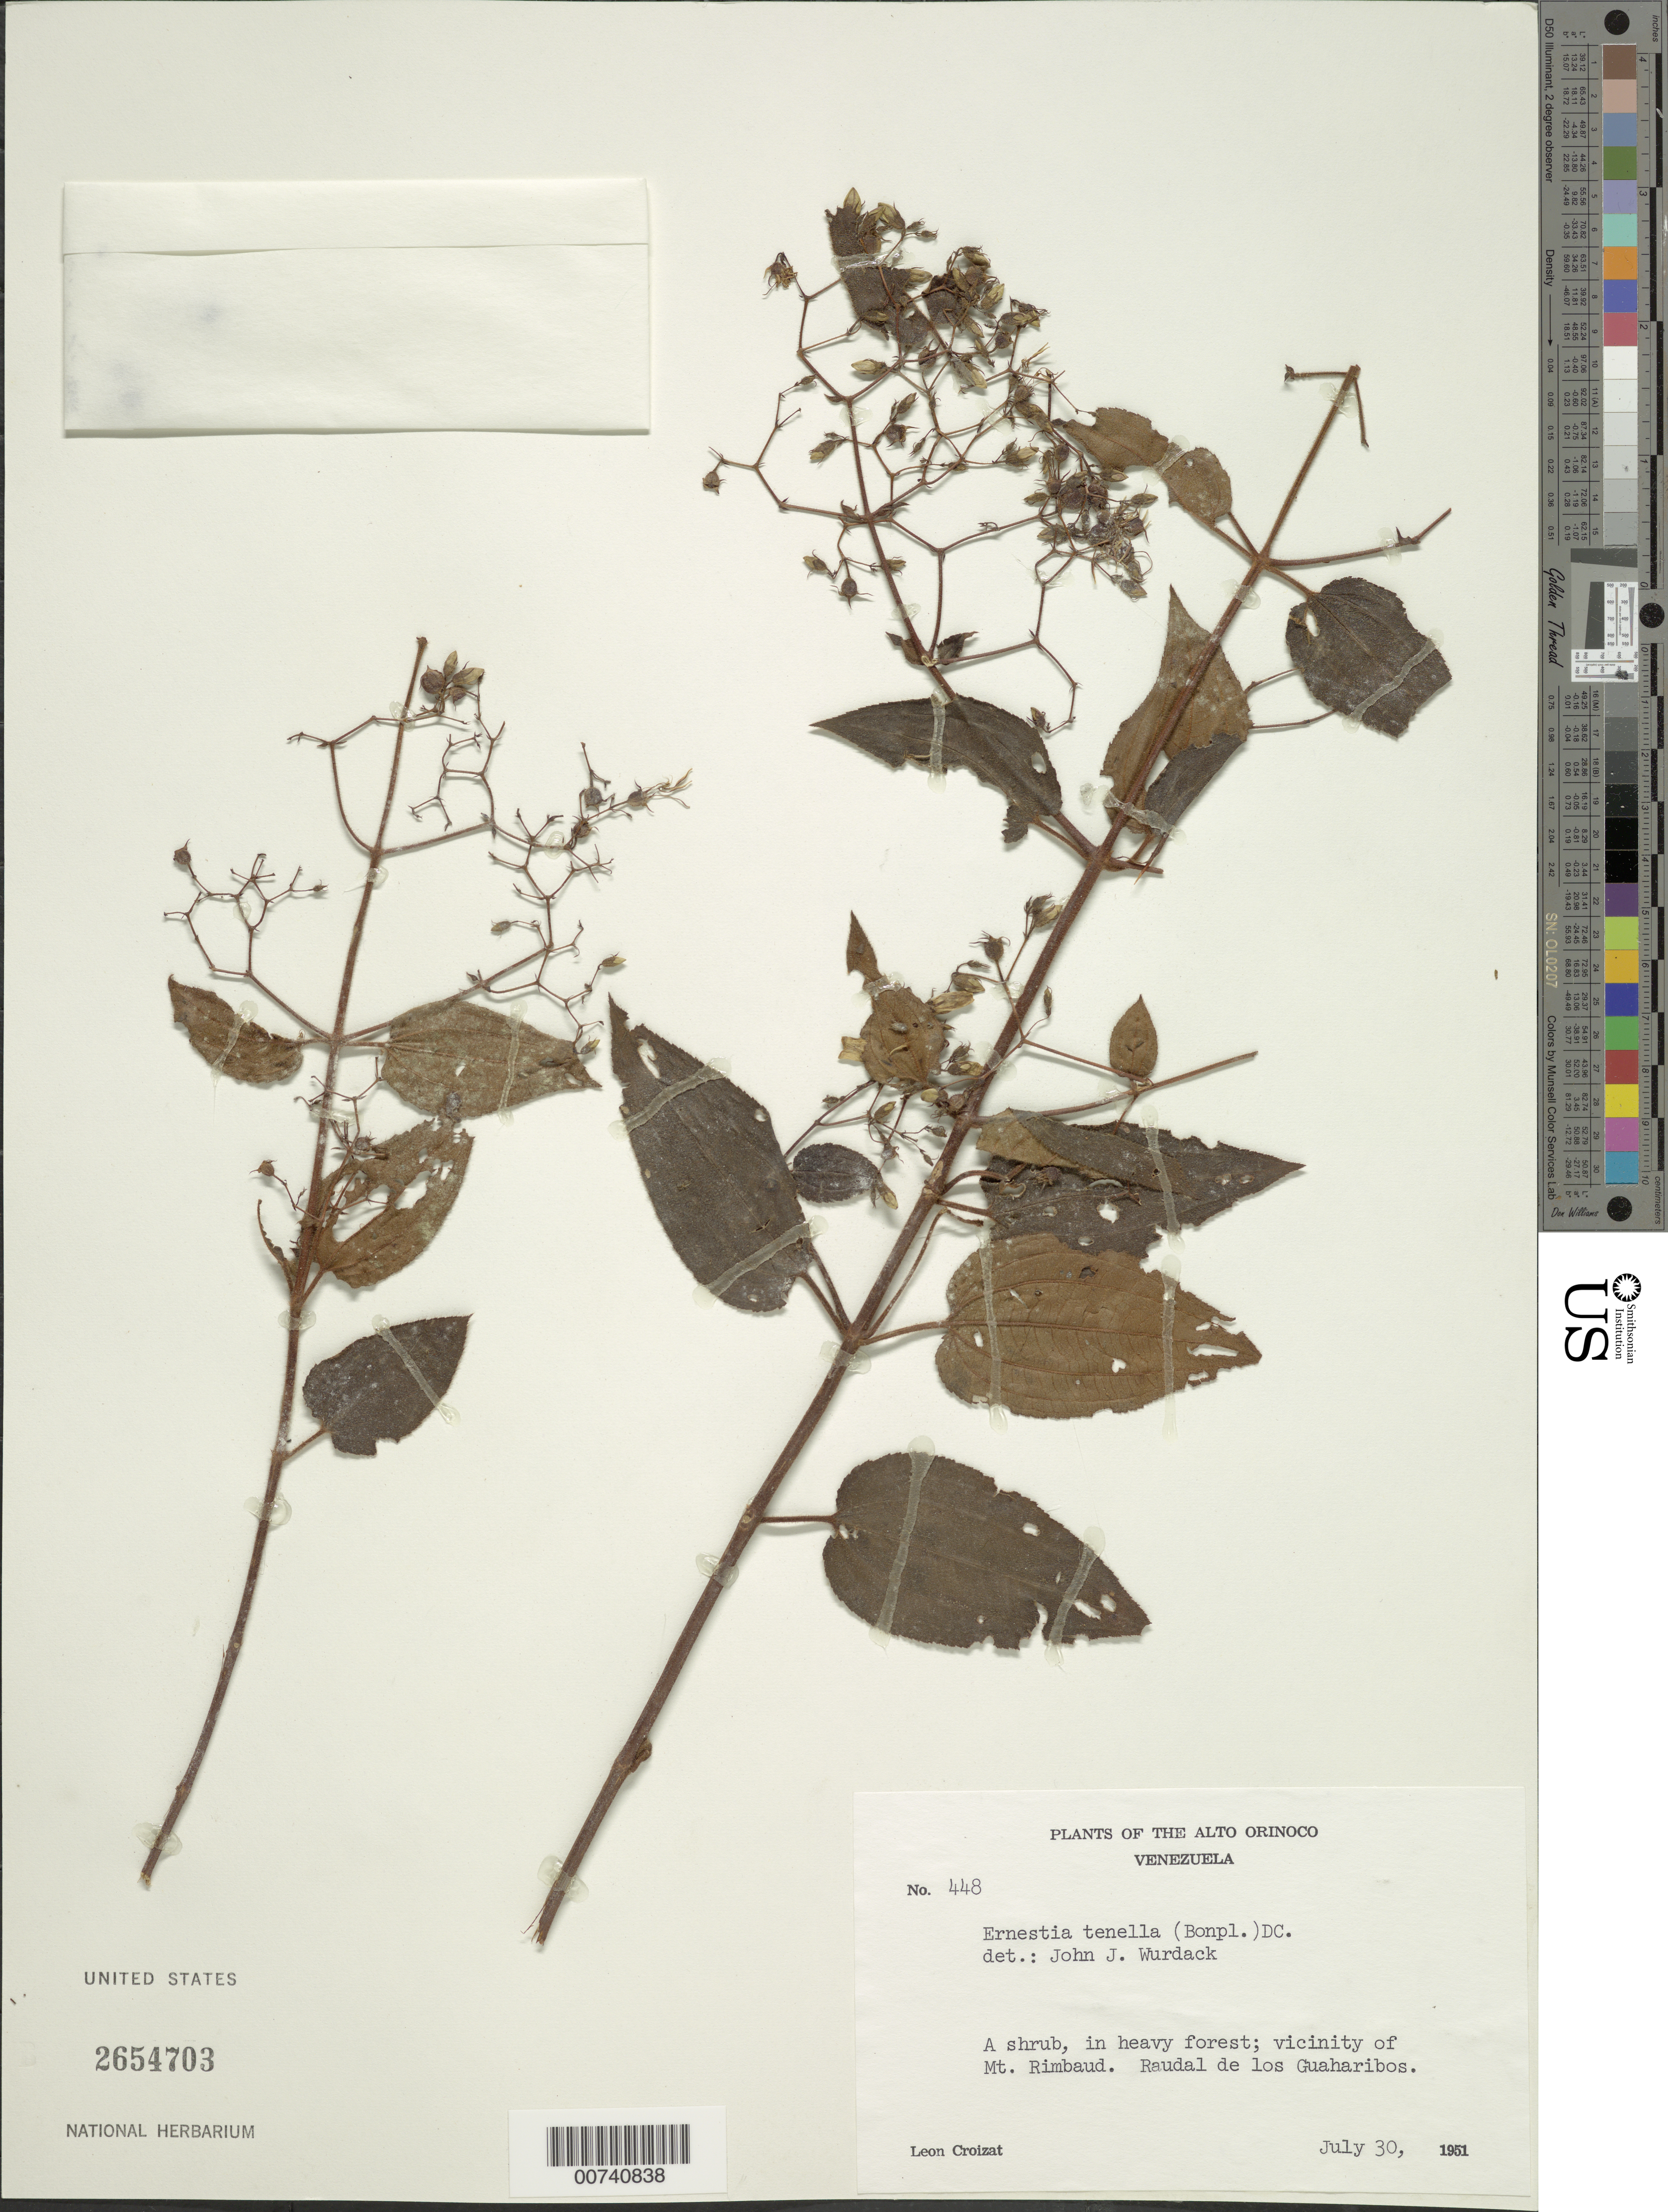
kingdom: Plantae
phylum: Tracheophyta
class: Magnoliopsida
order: Myrtales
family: Melastomataceae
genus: Ernestia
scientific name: Ernestia tenella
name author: (Bonpl.) DC.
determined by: Wurdack, John J., (US), US (UNITED STATES)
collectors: L. C. M. Croizat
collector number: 448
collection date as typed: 30-Jul-51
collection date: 1951-07-30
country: Venezuela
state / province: Amazonas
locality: Mt. Rimbaud, Raudal de los Guaharibos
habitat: Heavy forest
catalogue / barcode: US 2654703